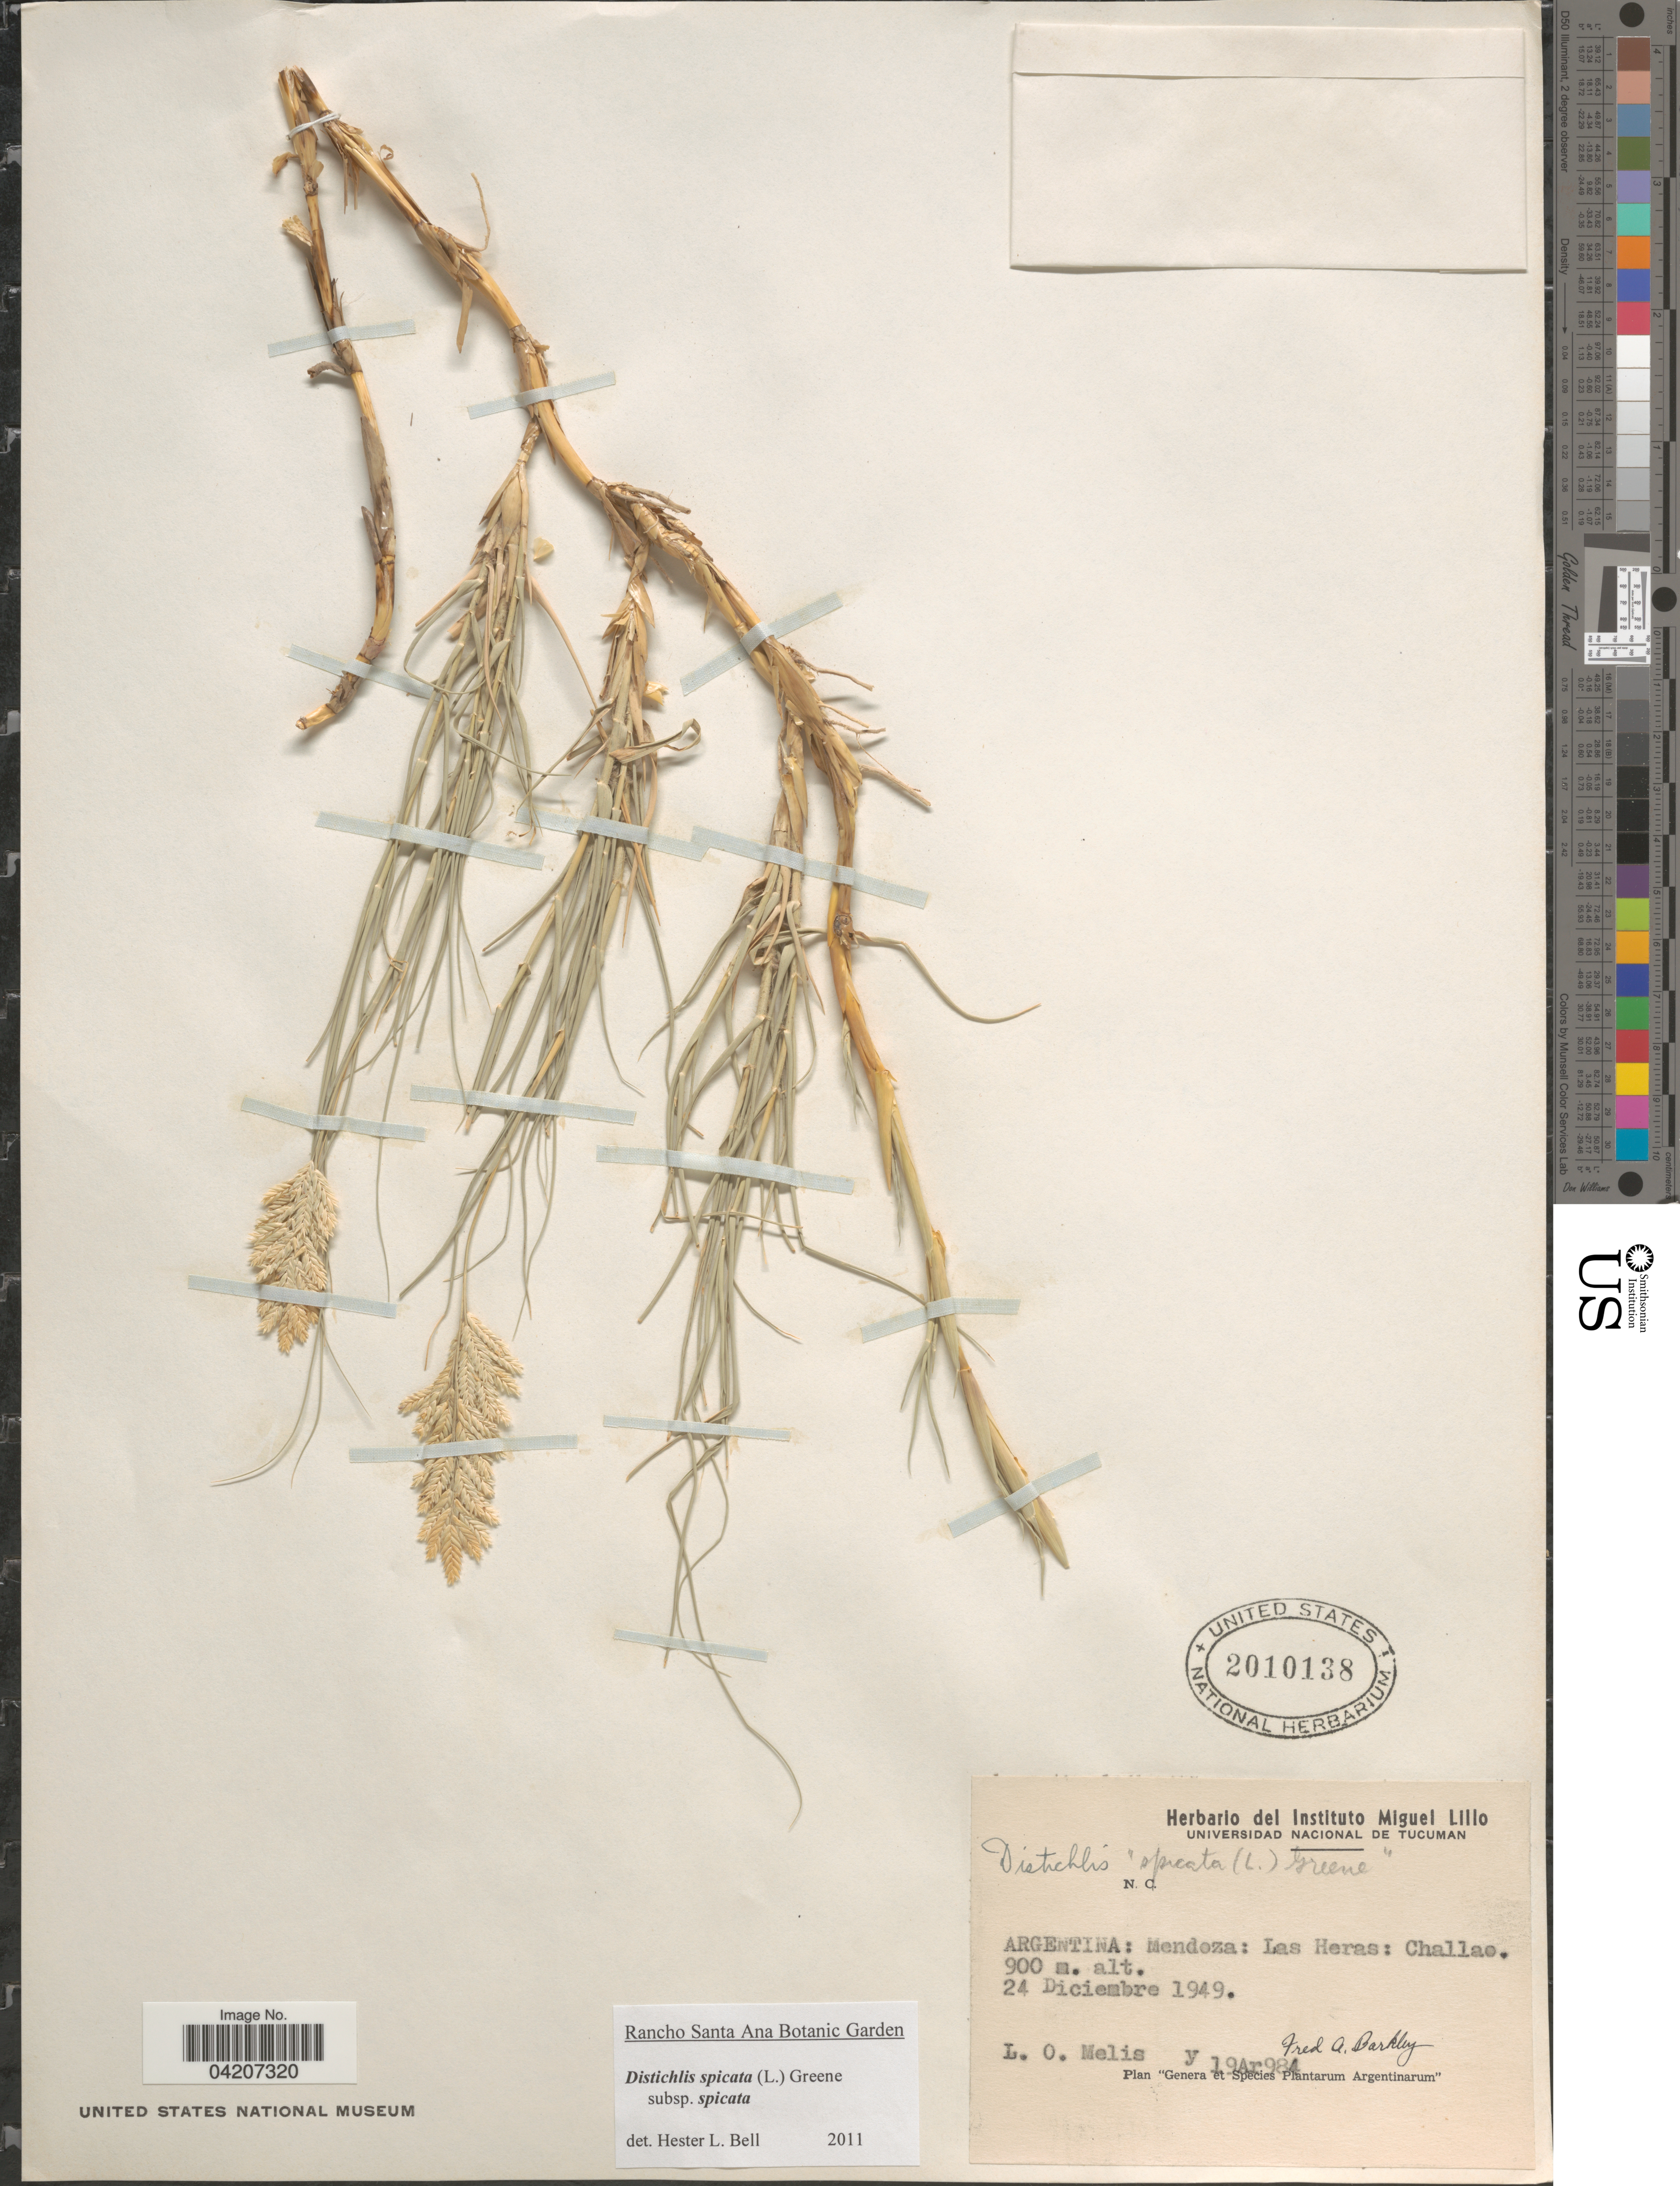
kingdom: Plantae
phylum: Tracheophyta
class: Liliopsida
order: Poales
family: Poaceae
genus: Distichlis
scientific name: Distichlis spicata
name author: (L.) Greene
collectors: L. Melis & F. A. Barkley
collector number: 19Ar984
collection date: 1949-12-24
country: Argentina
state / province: Mendoza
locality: Las Heras: Challao.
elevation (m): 900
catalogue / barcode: US 2010138